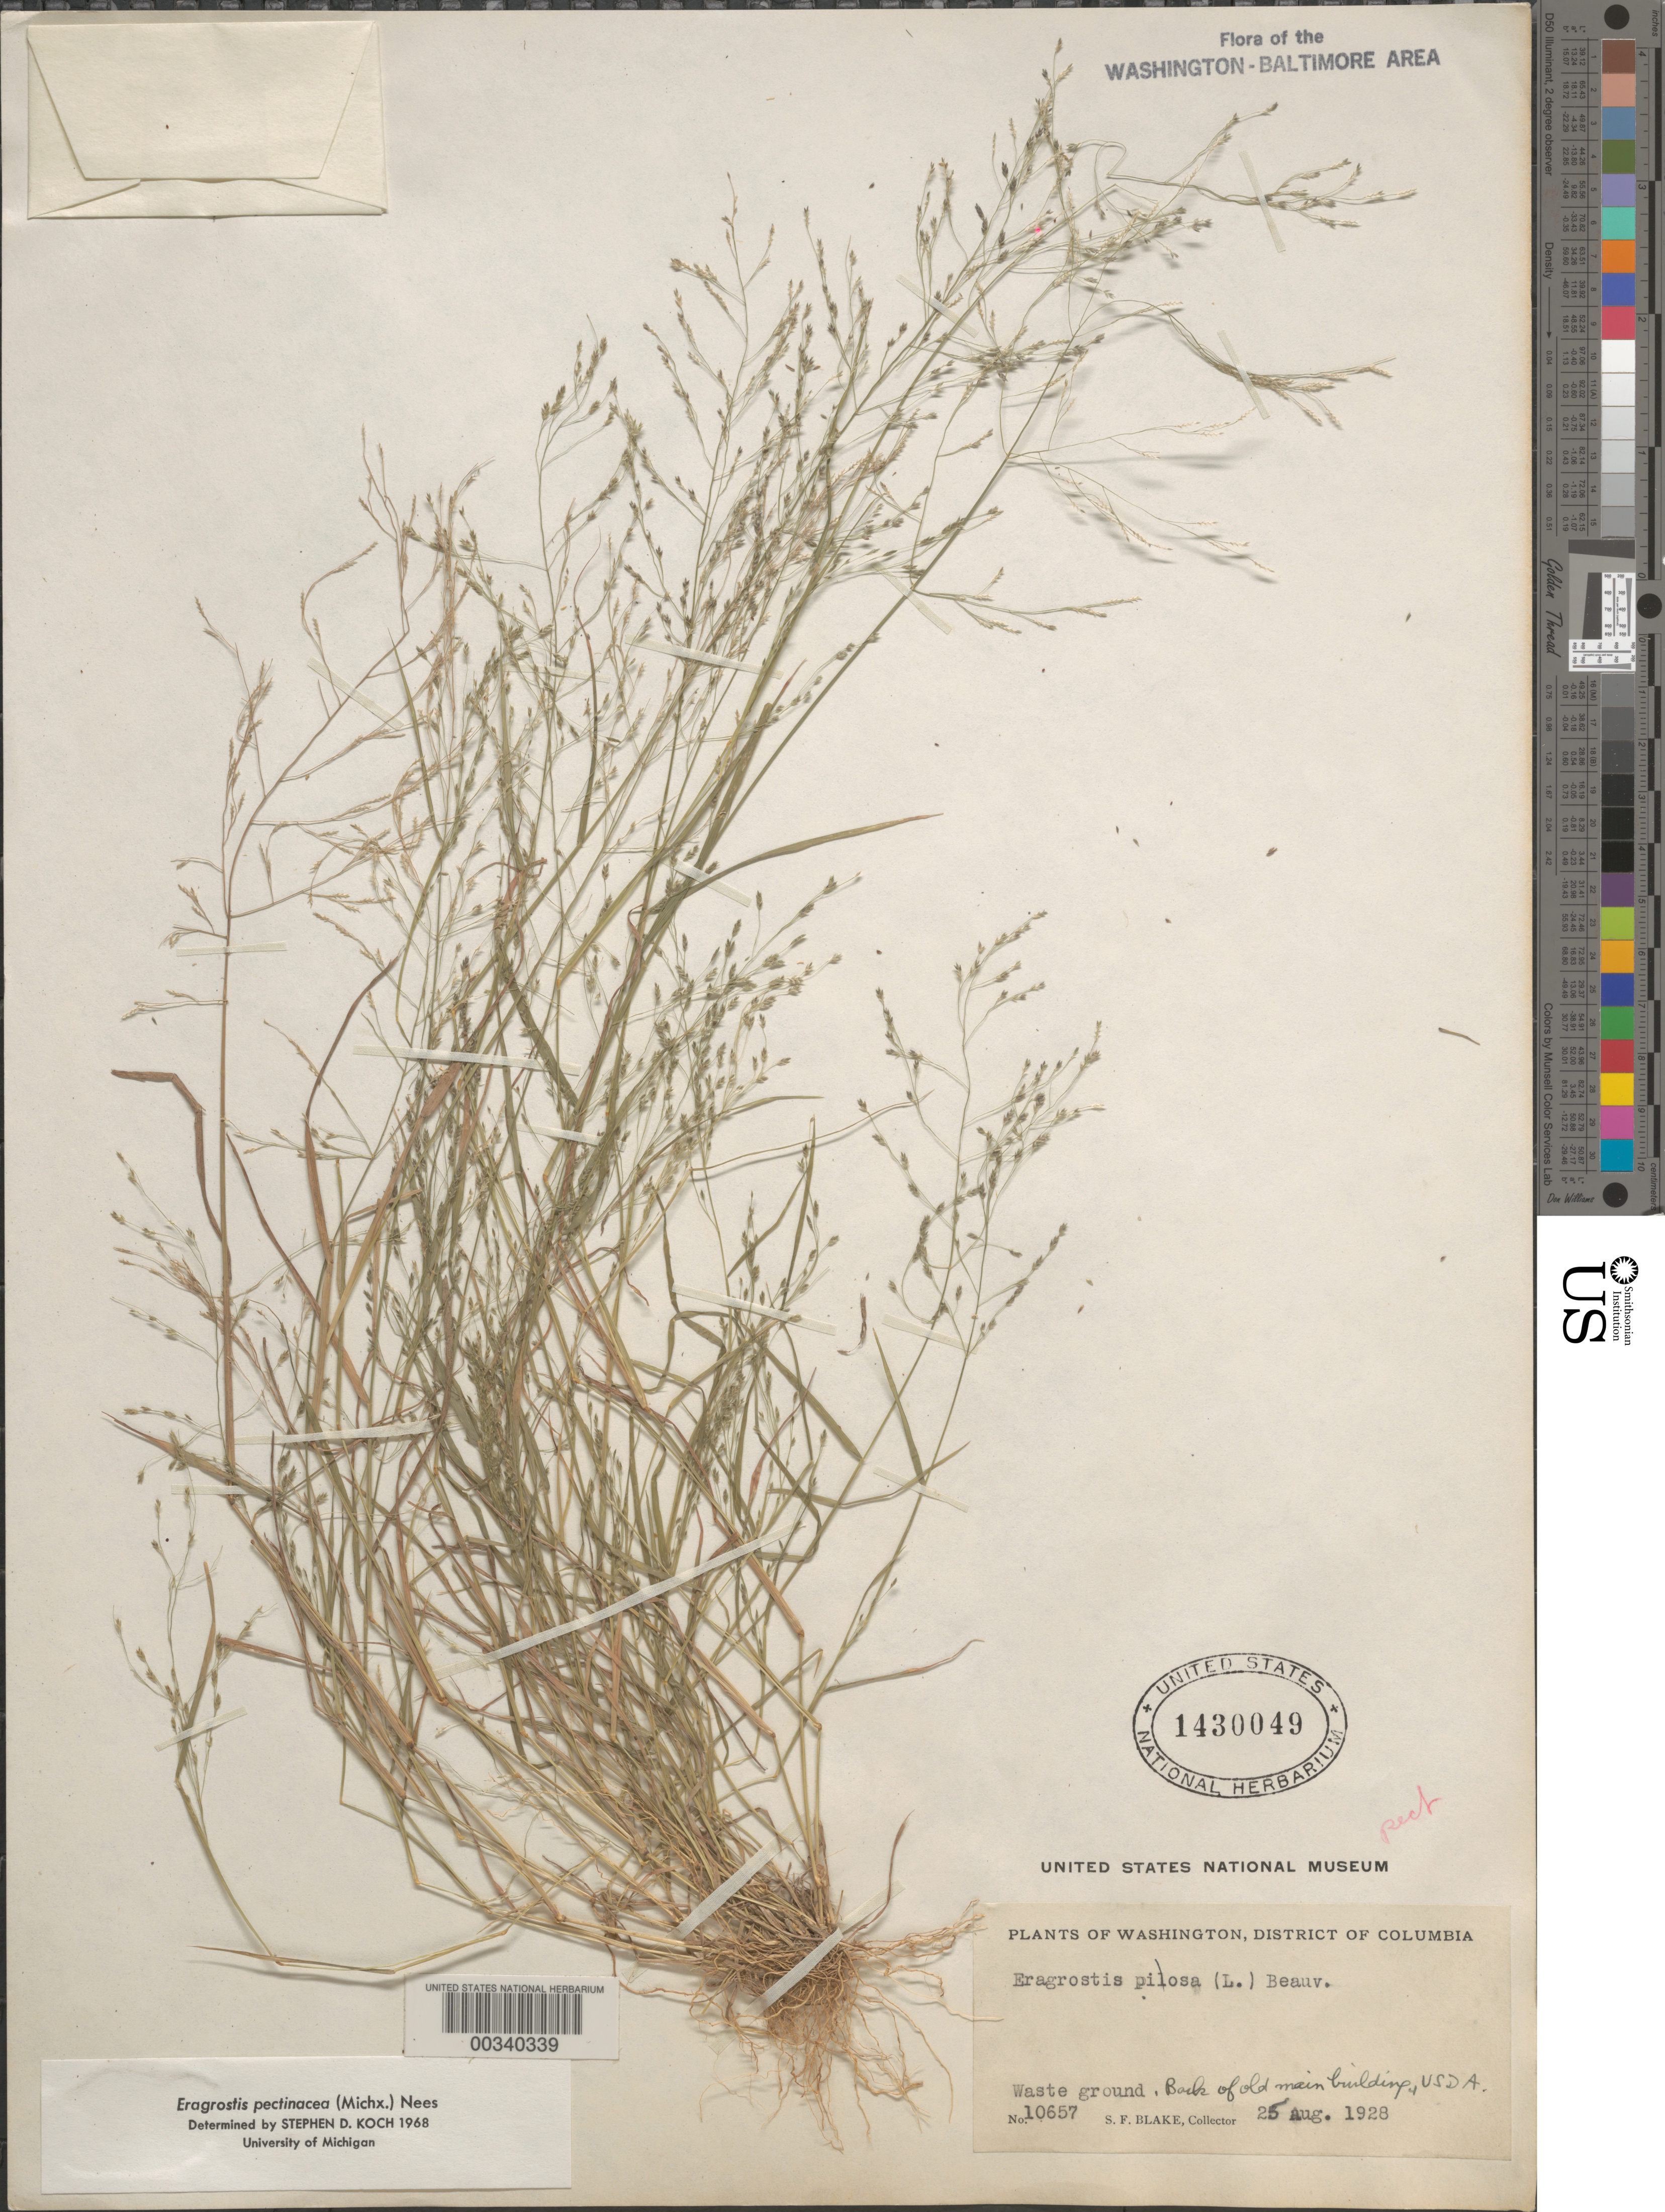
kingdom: Plantae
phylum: Tracheophyta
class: Liliopsida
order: Poales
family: Poaceae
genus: Eragrostis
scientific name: Eragrostis pectinacea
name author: (Michx.) Nees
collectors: S. Blake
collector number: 10657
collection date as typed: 25 Aug 1928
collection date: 1928-08-25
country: United States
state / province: District of Columbia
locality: Back of Old Main Building USDA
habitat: Waste ground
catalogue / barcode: US 1430049